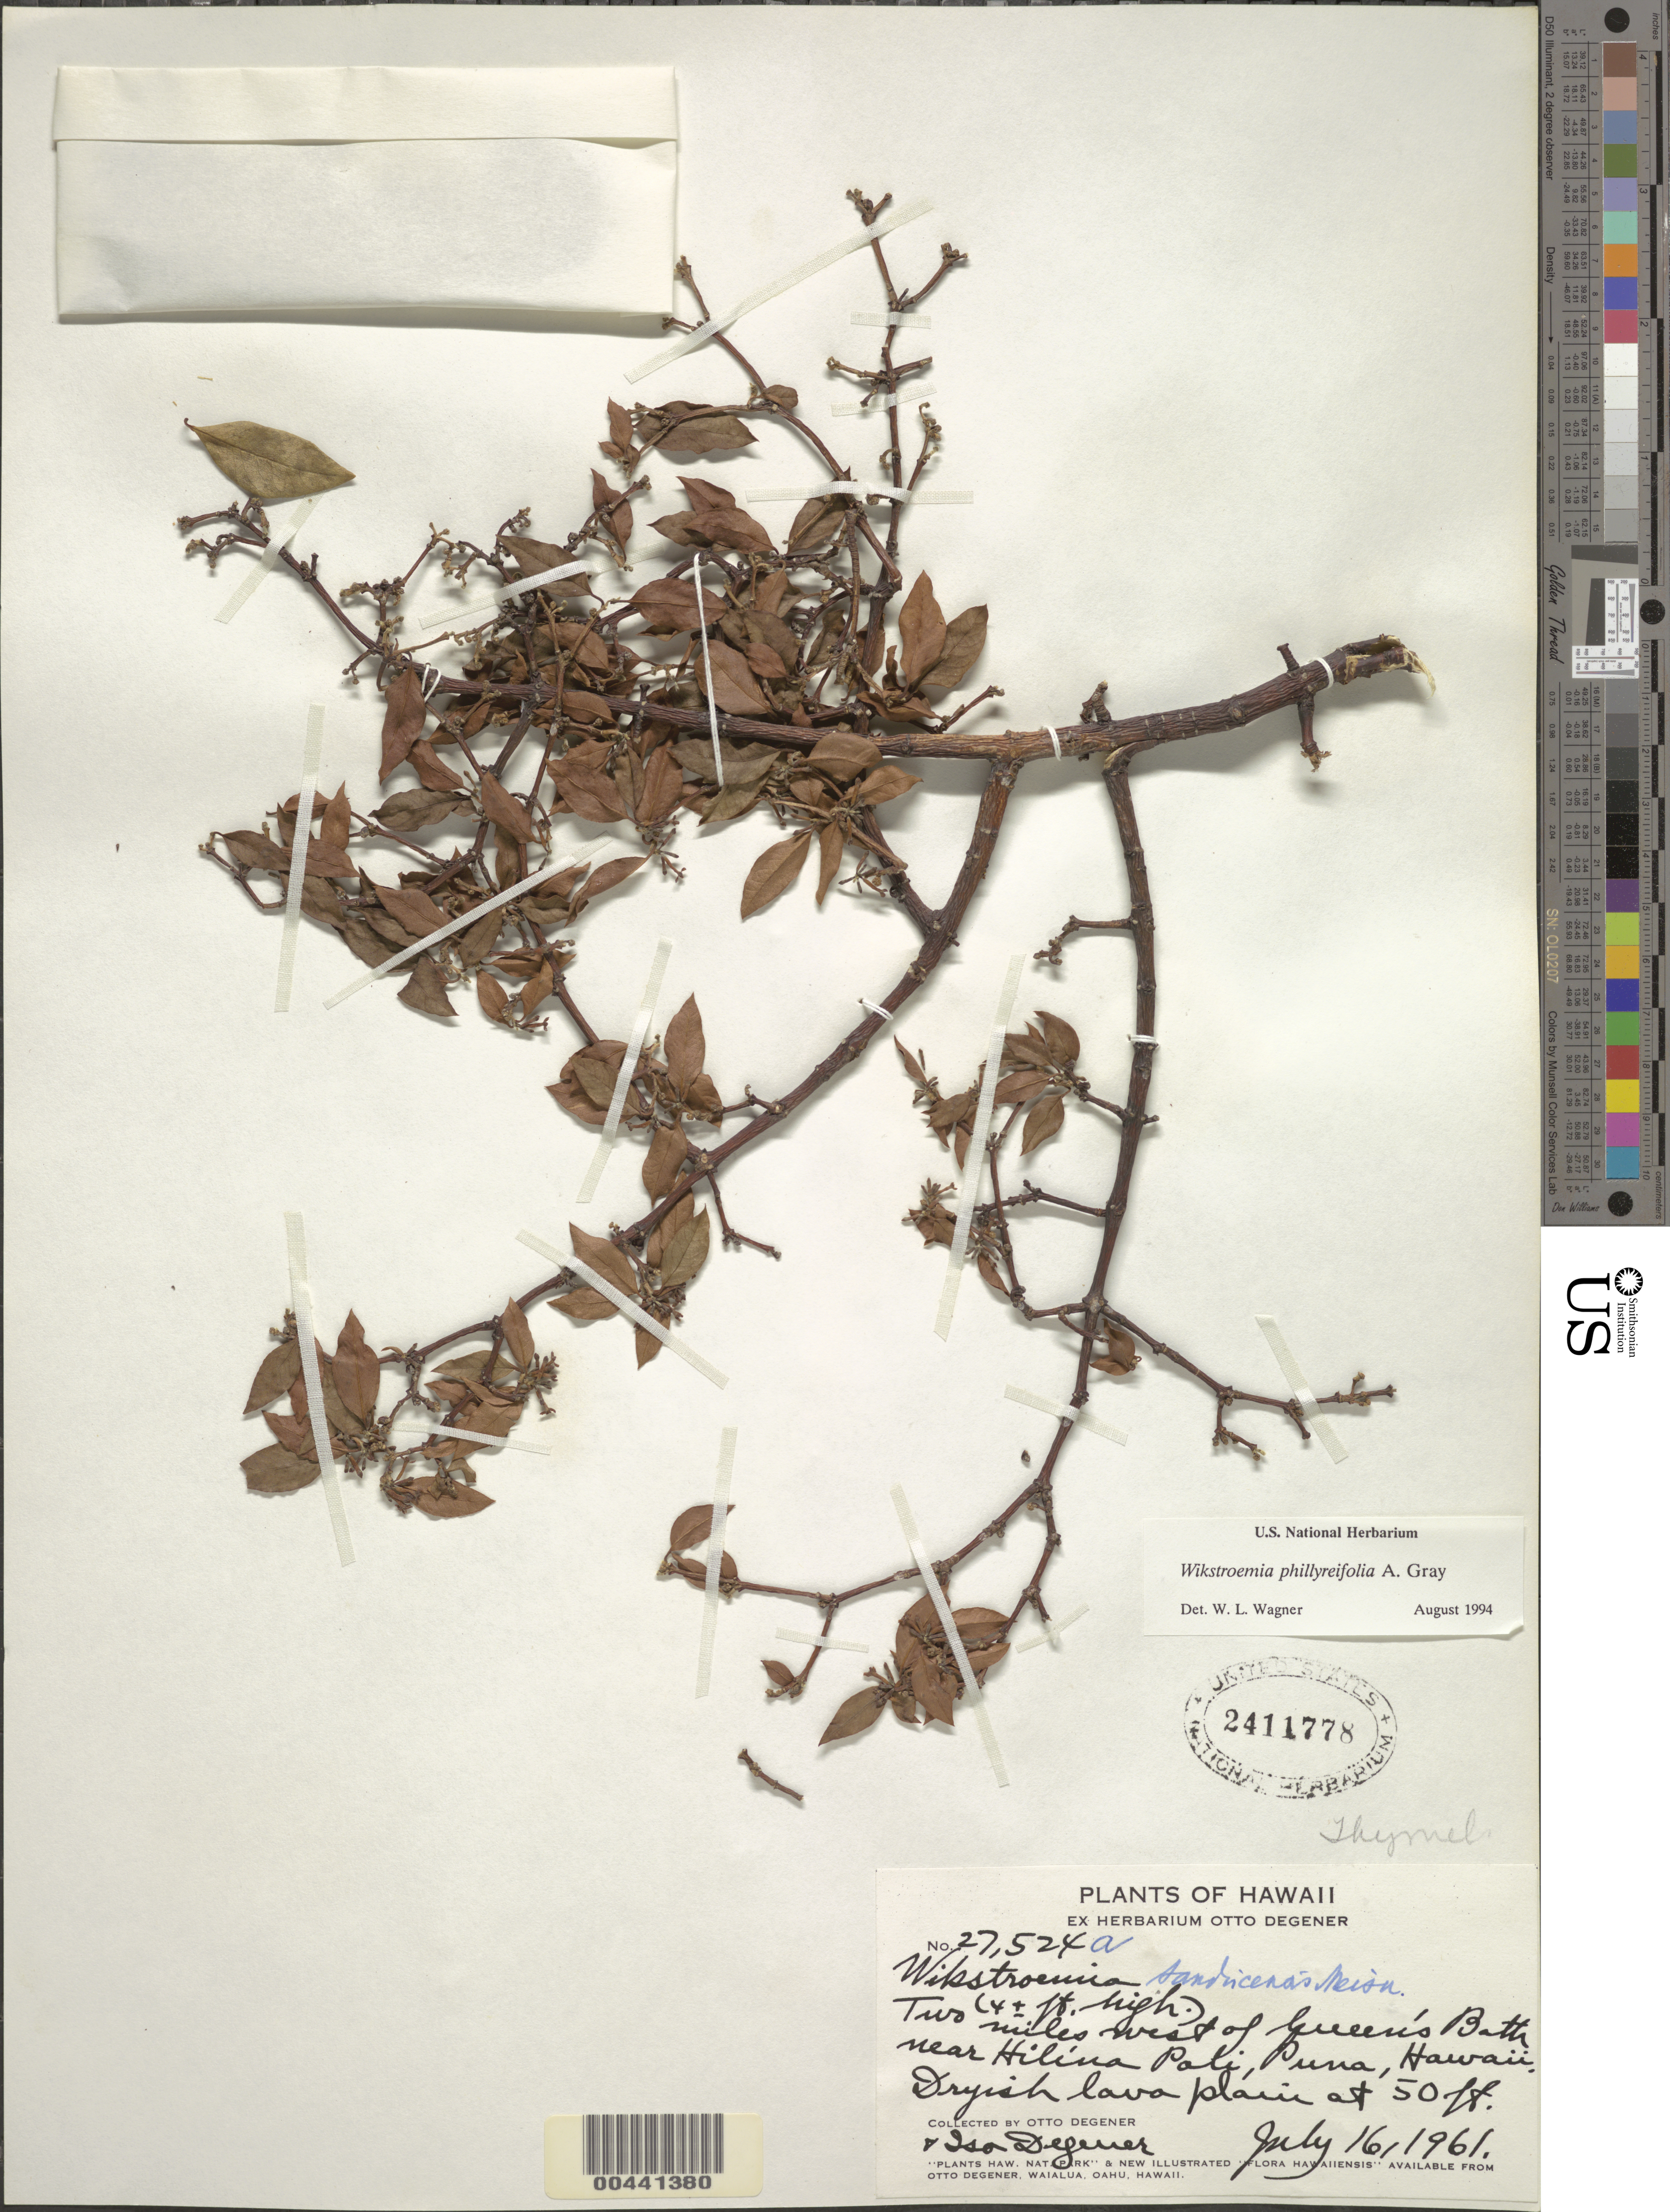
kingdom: Plantae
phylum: Tracheophyta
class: Magnoliopsida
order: Malvales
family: Thymelaeaceae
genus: Wikstroemia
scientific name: Wikstroemia phillyreifolia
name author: A. Gray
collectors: O. Degener & I. Degener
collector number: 27524a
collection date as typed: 16 Jul 1961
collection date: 1961-07-16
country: United States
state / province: Hawaii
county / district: Hawaii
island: Hawaii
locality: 2 miles W of Greens' Bath near Hilina Pali, Puna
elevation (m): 15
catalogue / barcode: US 2411778